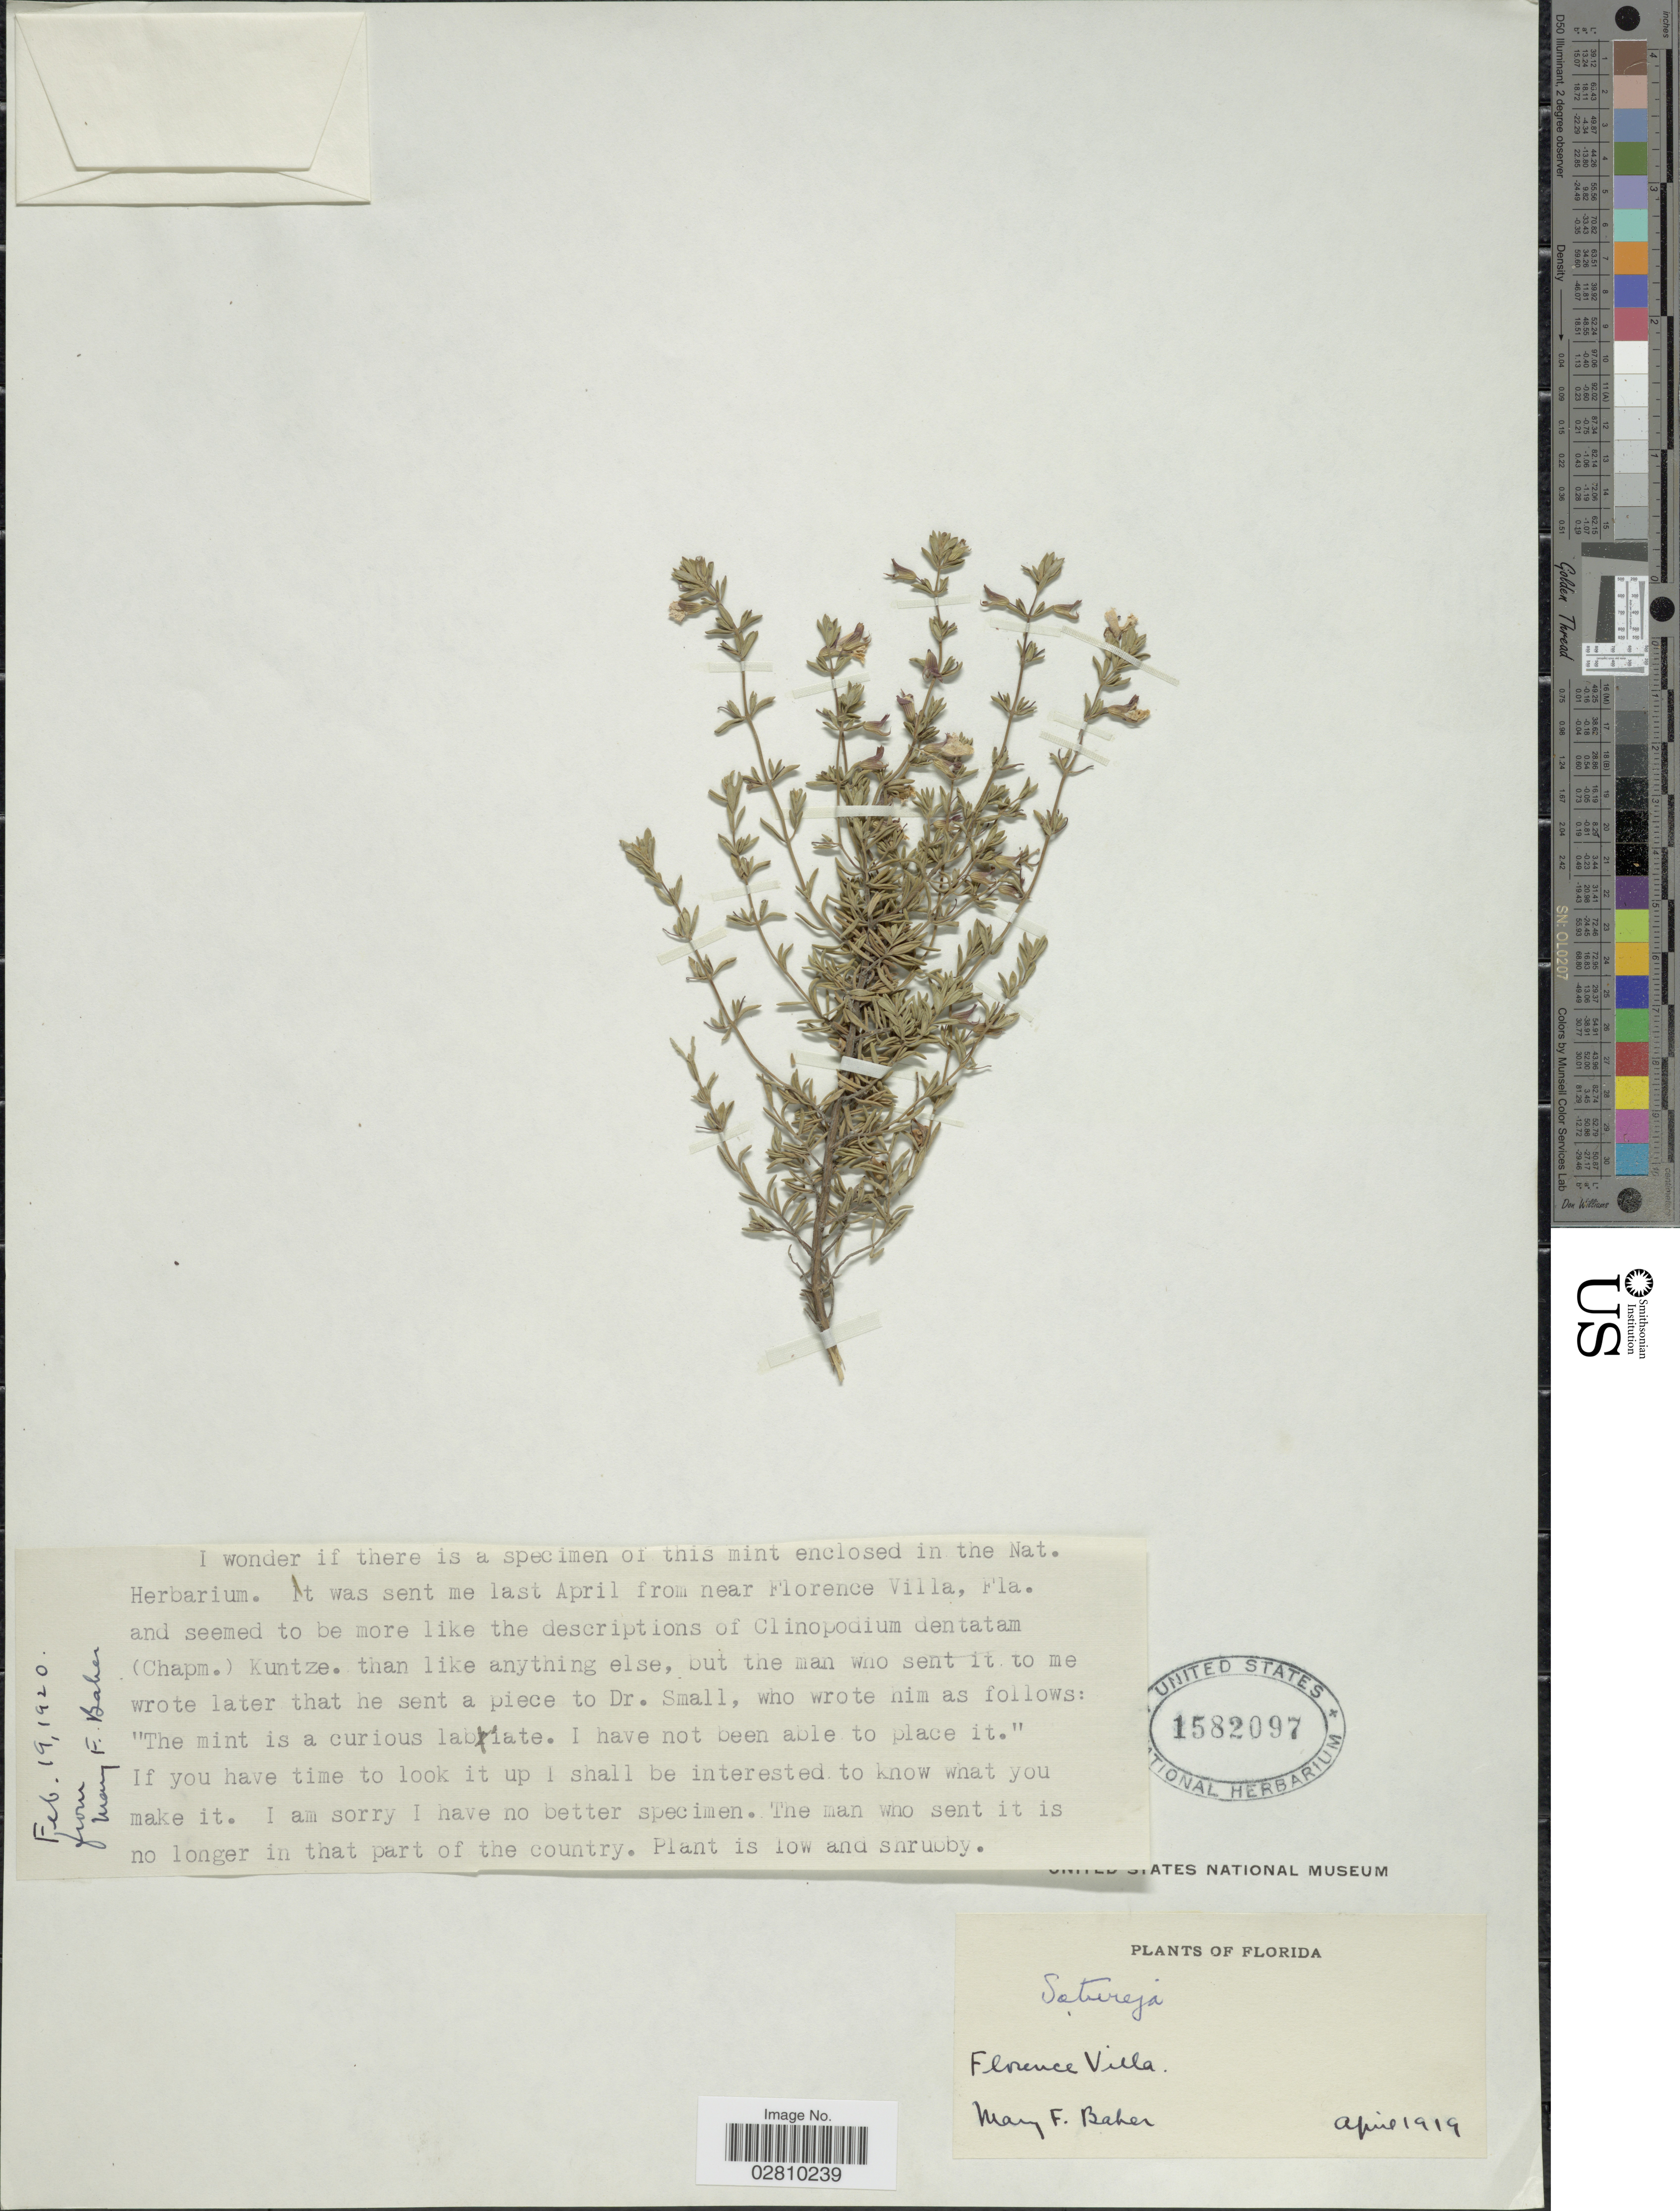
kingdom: Plantae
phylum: Tracheophyta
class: Magnoliopsida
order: Lamiales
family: Lamiaceae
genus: Clinopodium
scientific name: Clinopodium ashei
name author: (Weath.) Small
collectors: M. F. Baker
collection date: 1919-04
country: United States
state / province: Florida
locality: Florence Villa.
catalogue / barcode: US 1582097